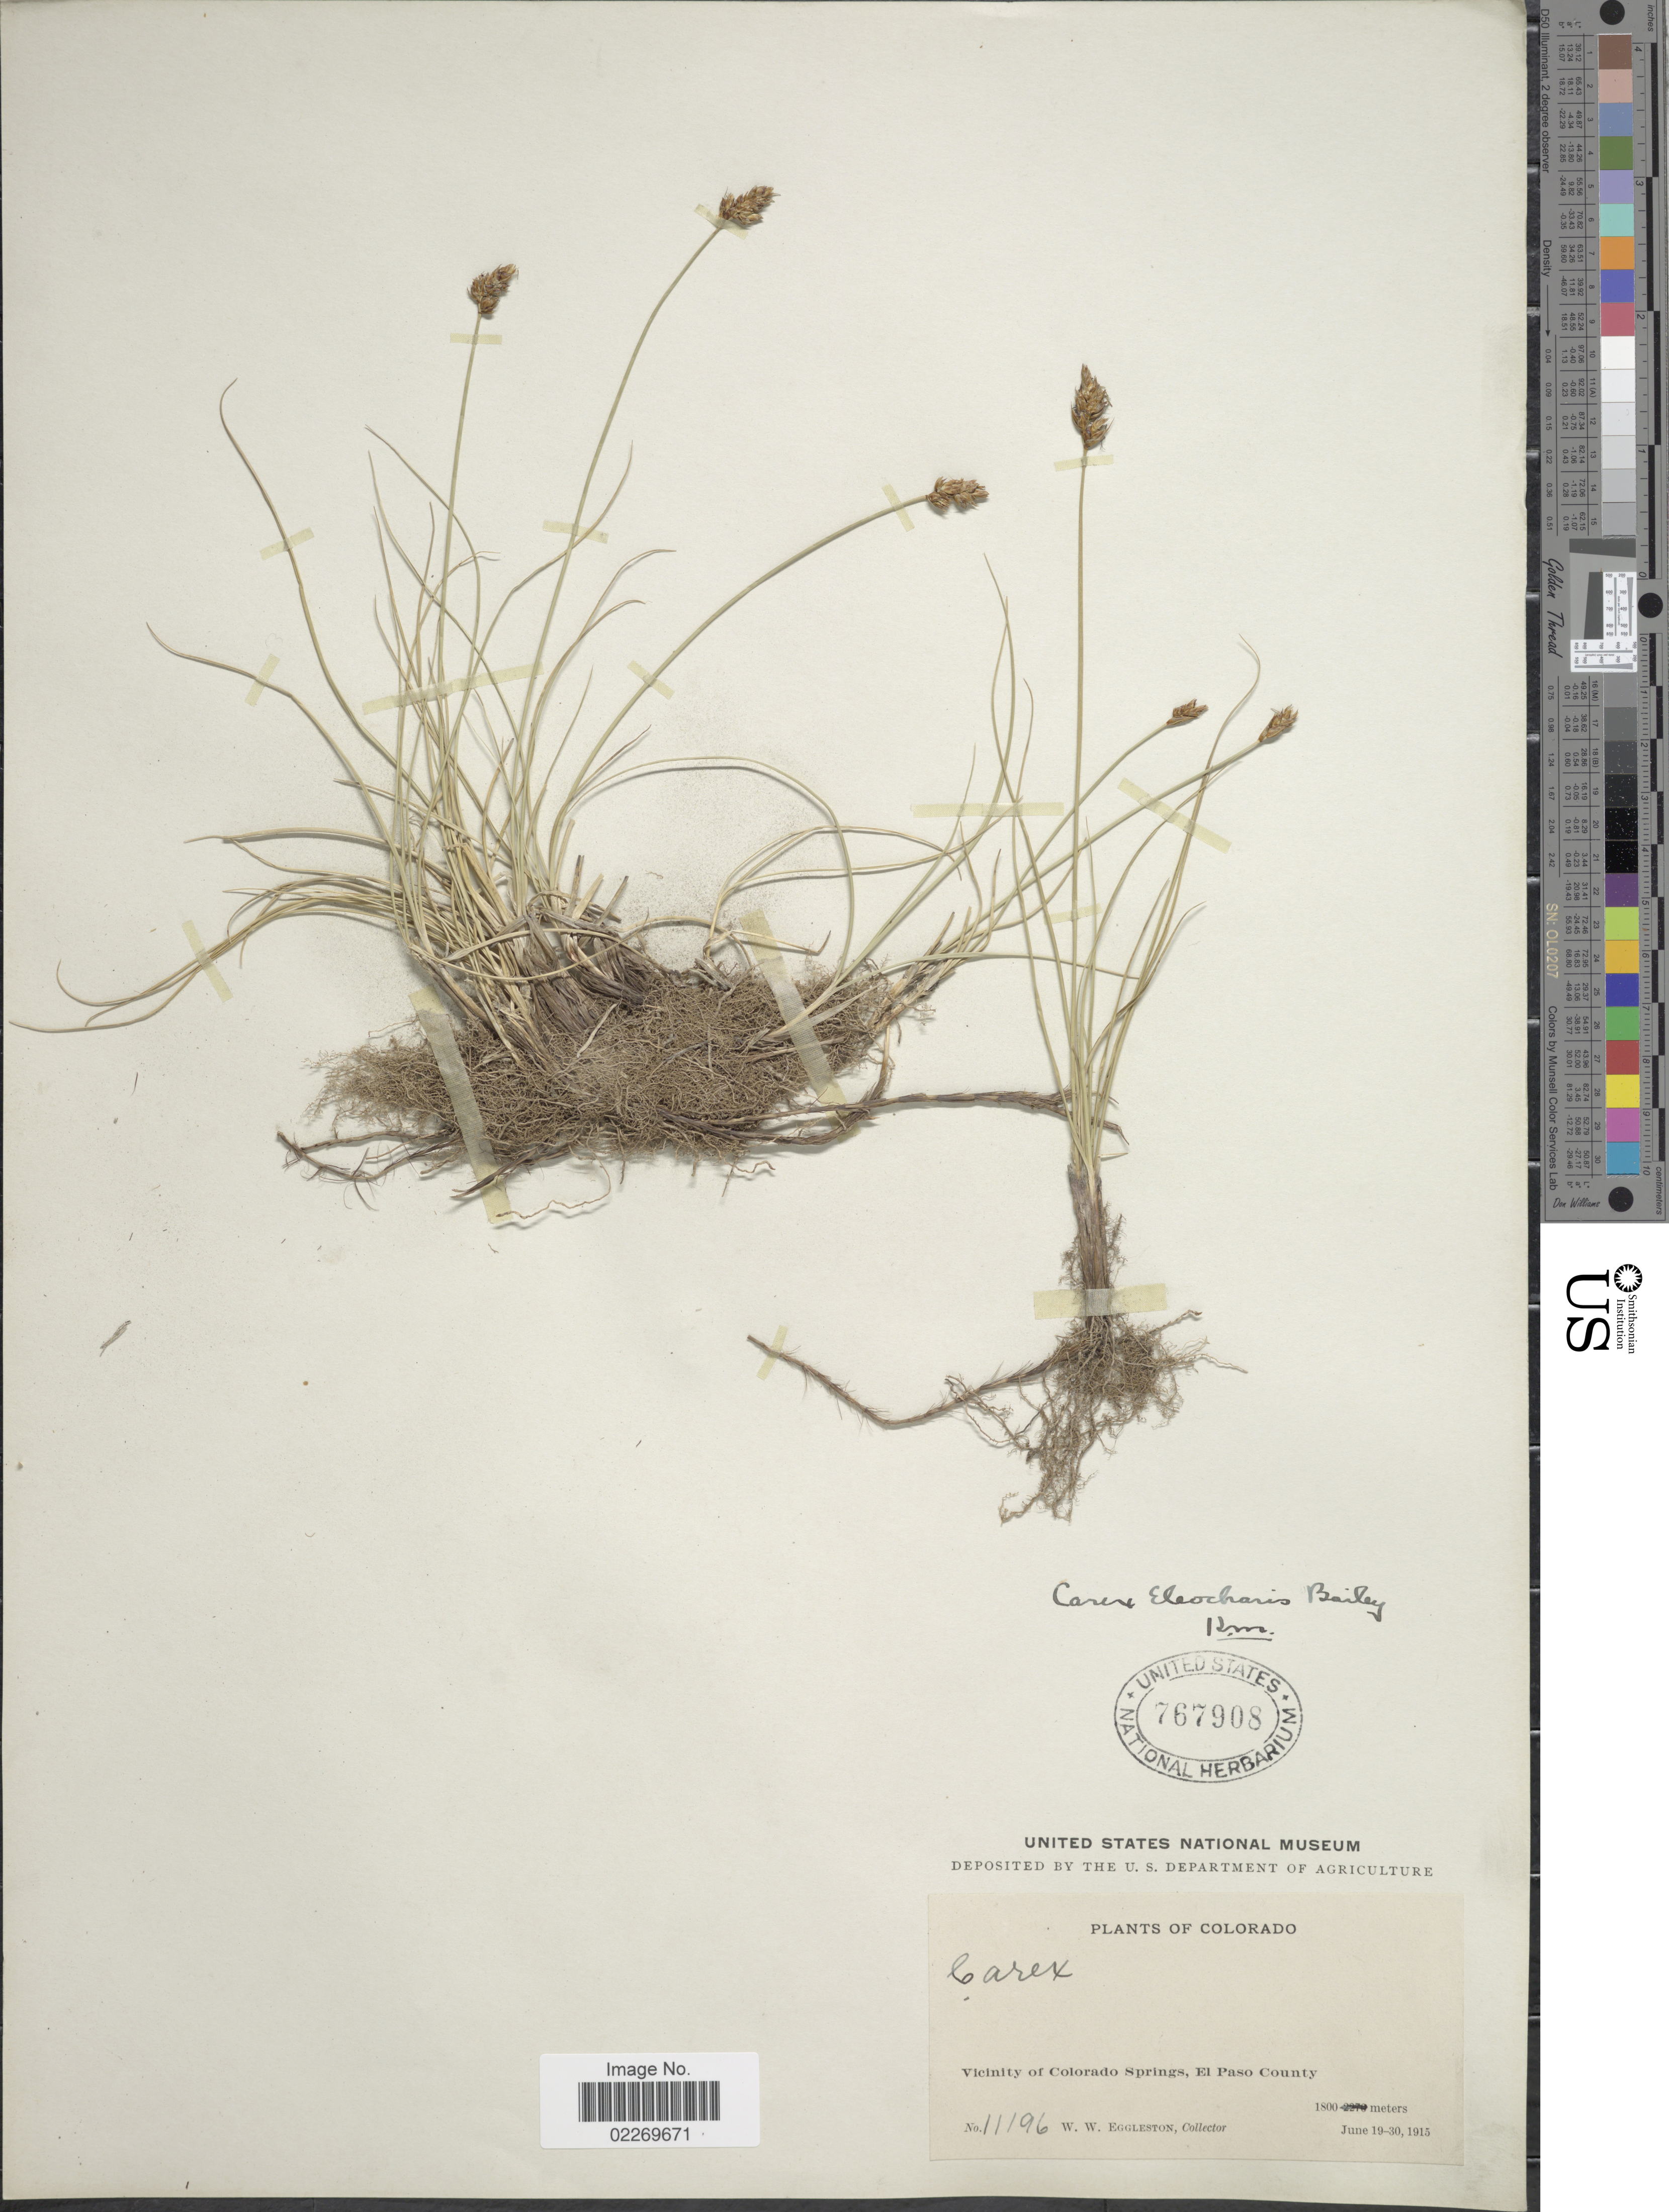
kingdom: Plantae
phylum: Tracheophyta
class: Liliopsida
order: Poales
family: Cyperaceae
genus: Carex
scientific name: Carex eleocharis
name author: L.H. Bailey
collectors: W. W. Eggleston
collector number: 11196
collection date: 1915-06-19/1915-06-30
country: United States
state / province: Colorado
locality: Vicinity of Colorado Springs, El Paso County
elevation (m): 1800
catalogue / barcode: US 767908